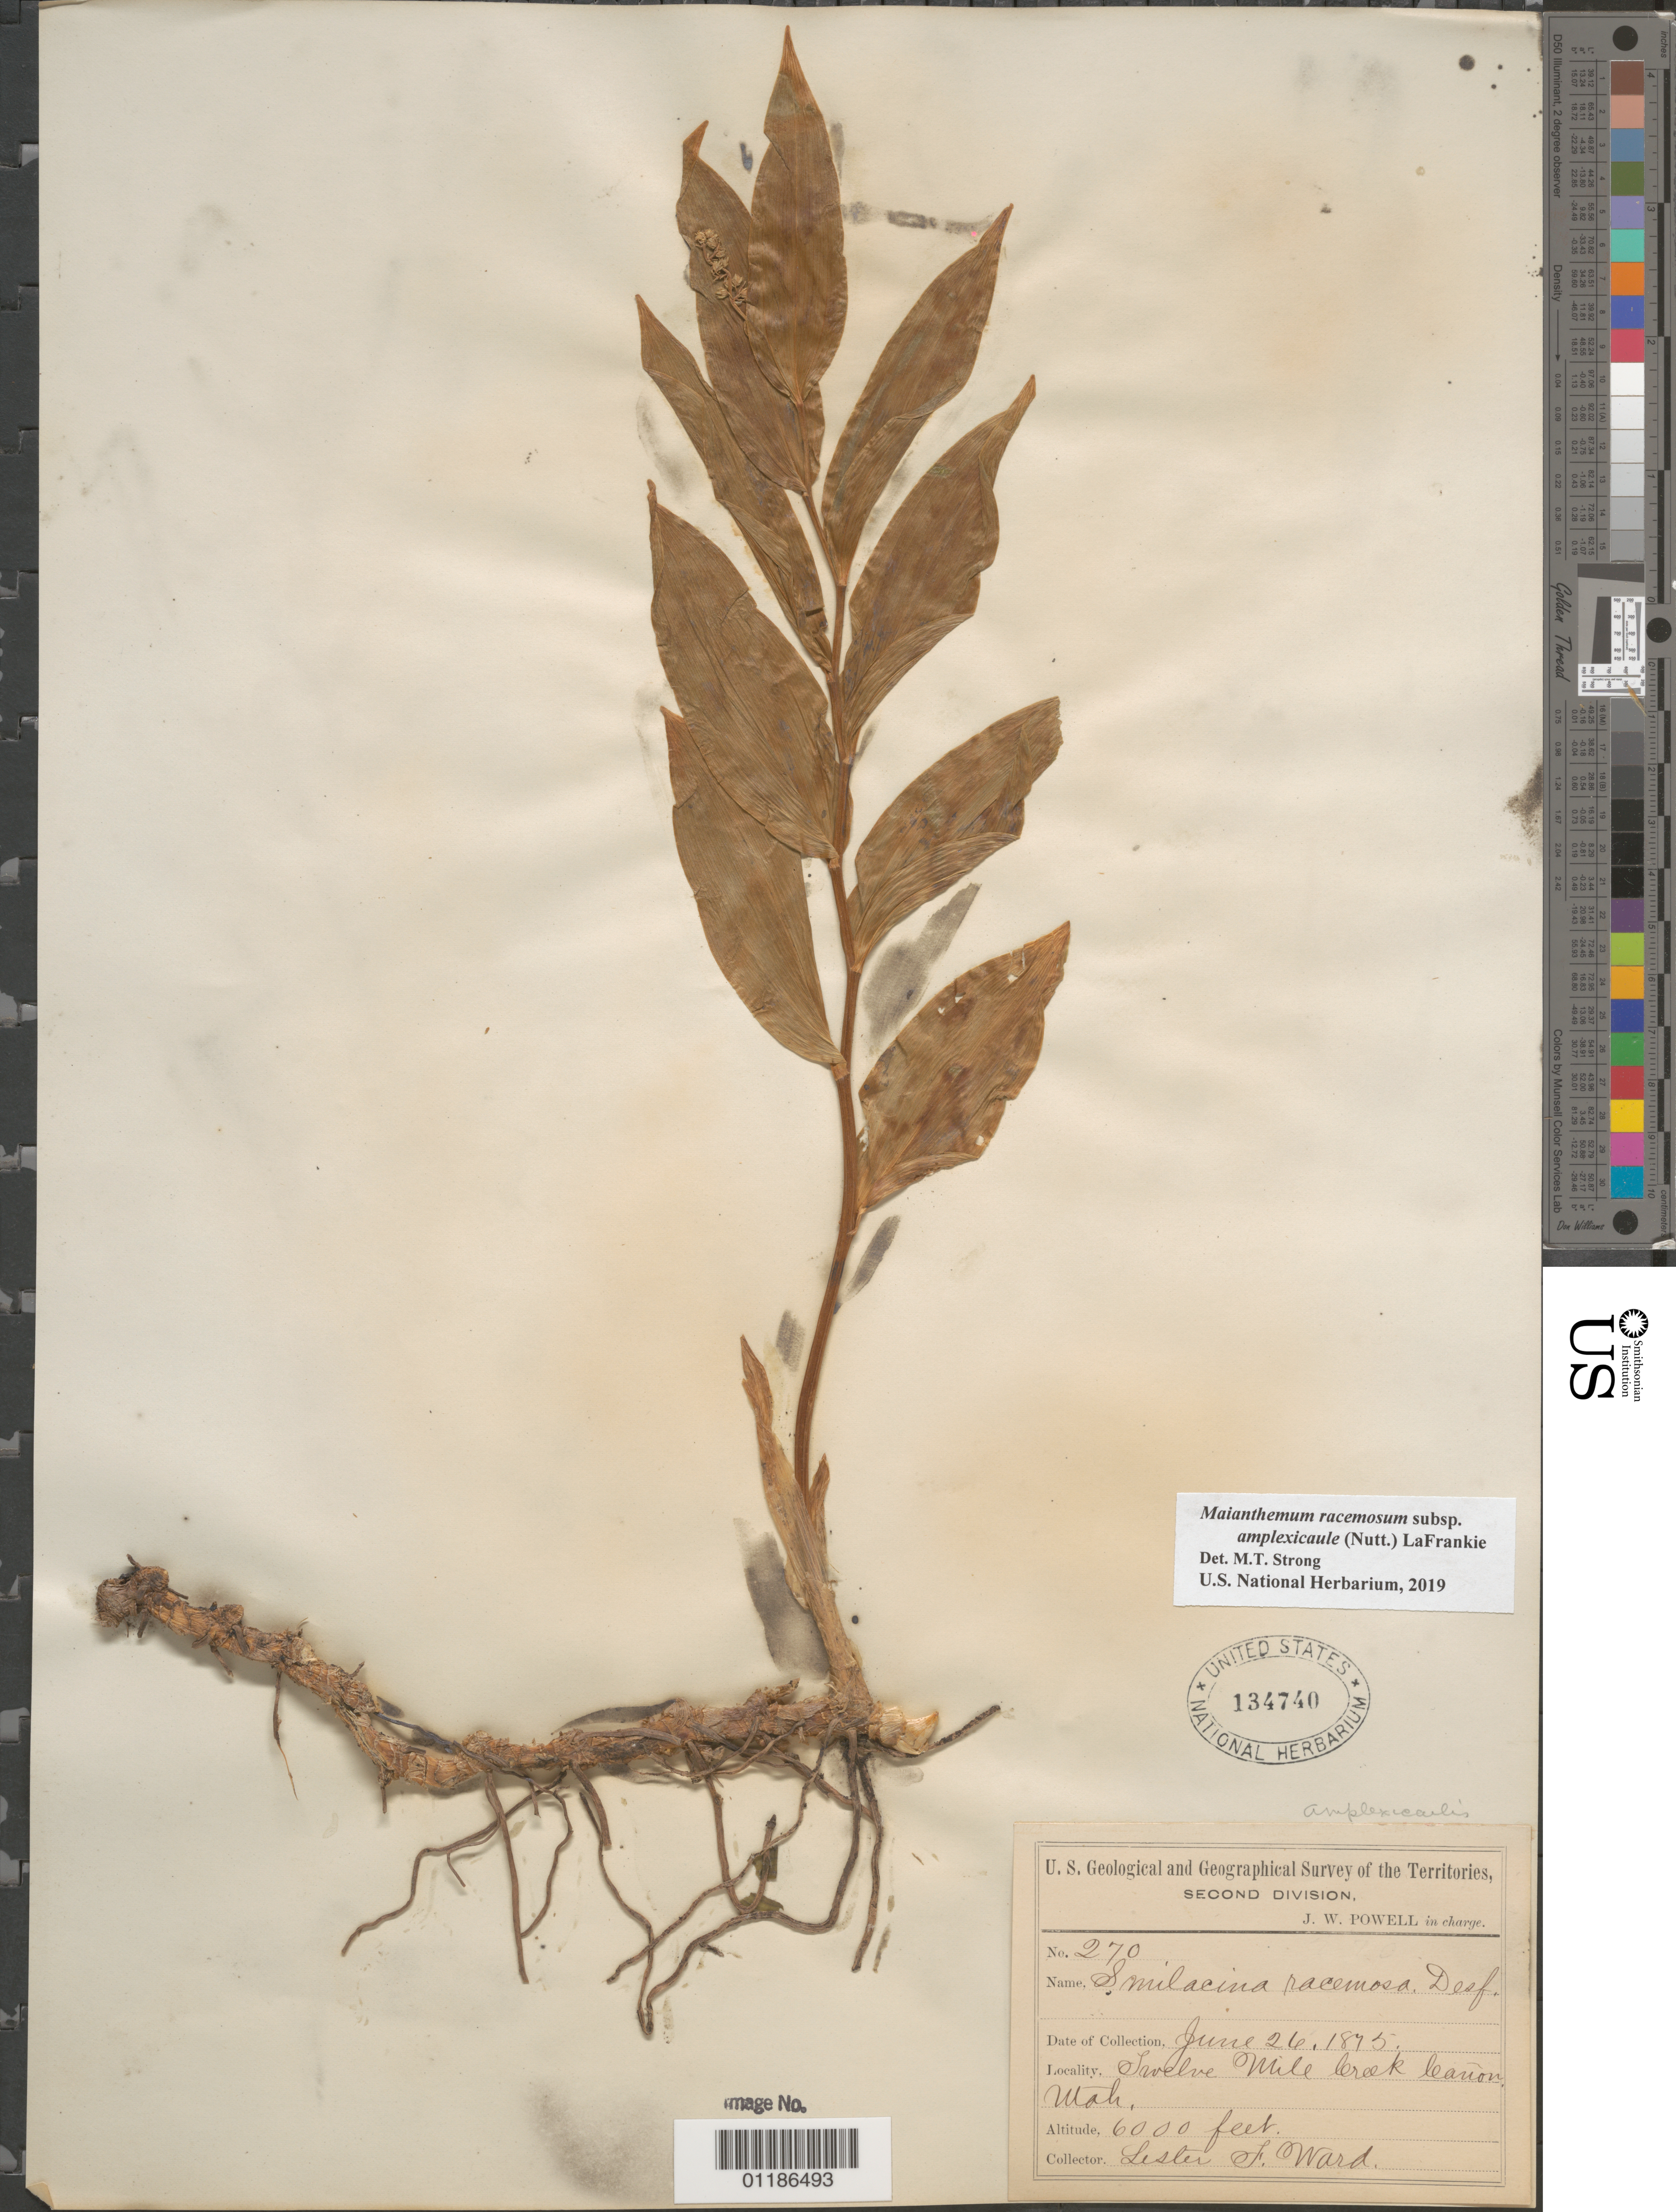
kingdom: Plantae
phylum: Tracheophyta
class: Liliopsida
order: Asparagales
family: Asparagaceae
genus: Maianthemum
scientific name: Maianthemum racemosum subsp. amplexicaule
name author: (Nutt.) LaFrankie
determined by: Strong, M. T., (US), Smithsonian Institution - National Museum of Natural History (UNITED STATES)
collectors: L. F. Ward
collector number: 270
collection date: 1875-06-26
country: United States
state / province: Utah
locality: Twelve Mile Creek Canyon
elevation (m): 1829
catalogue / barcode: US 134740